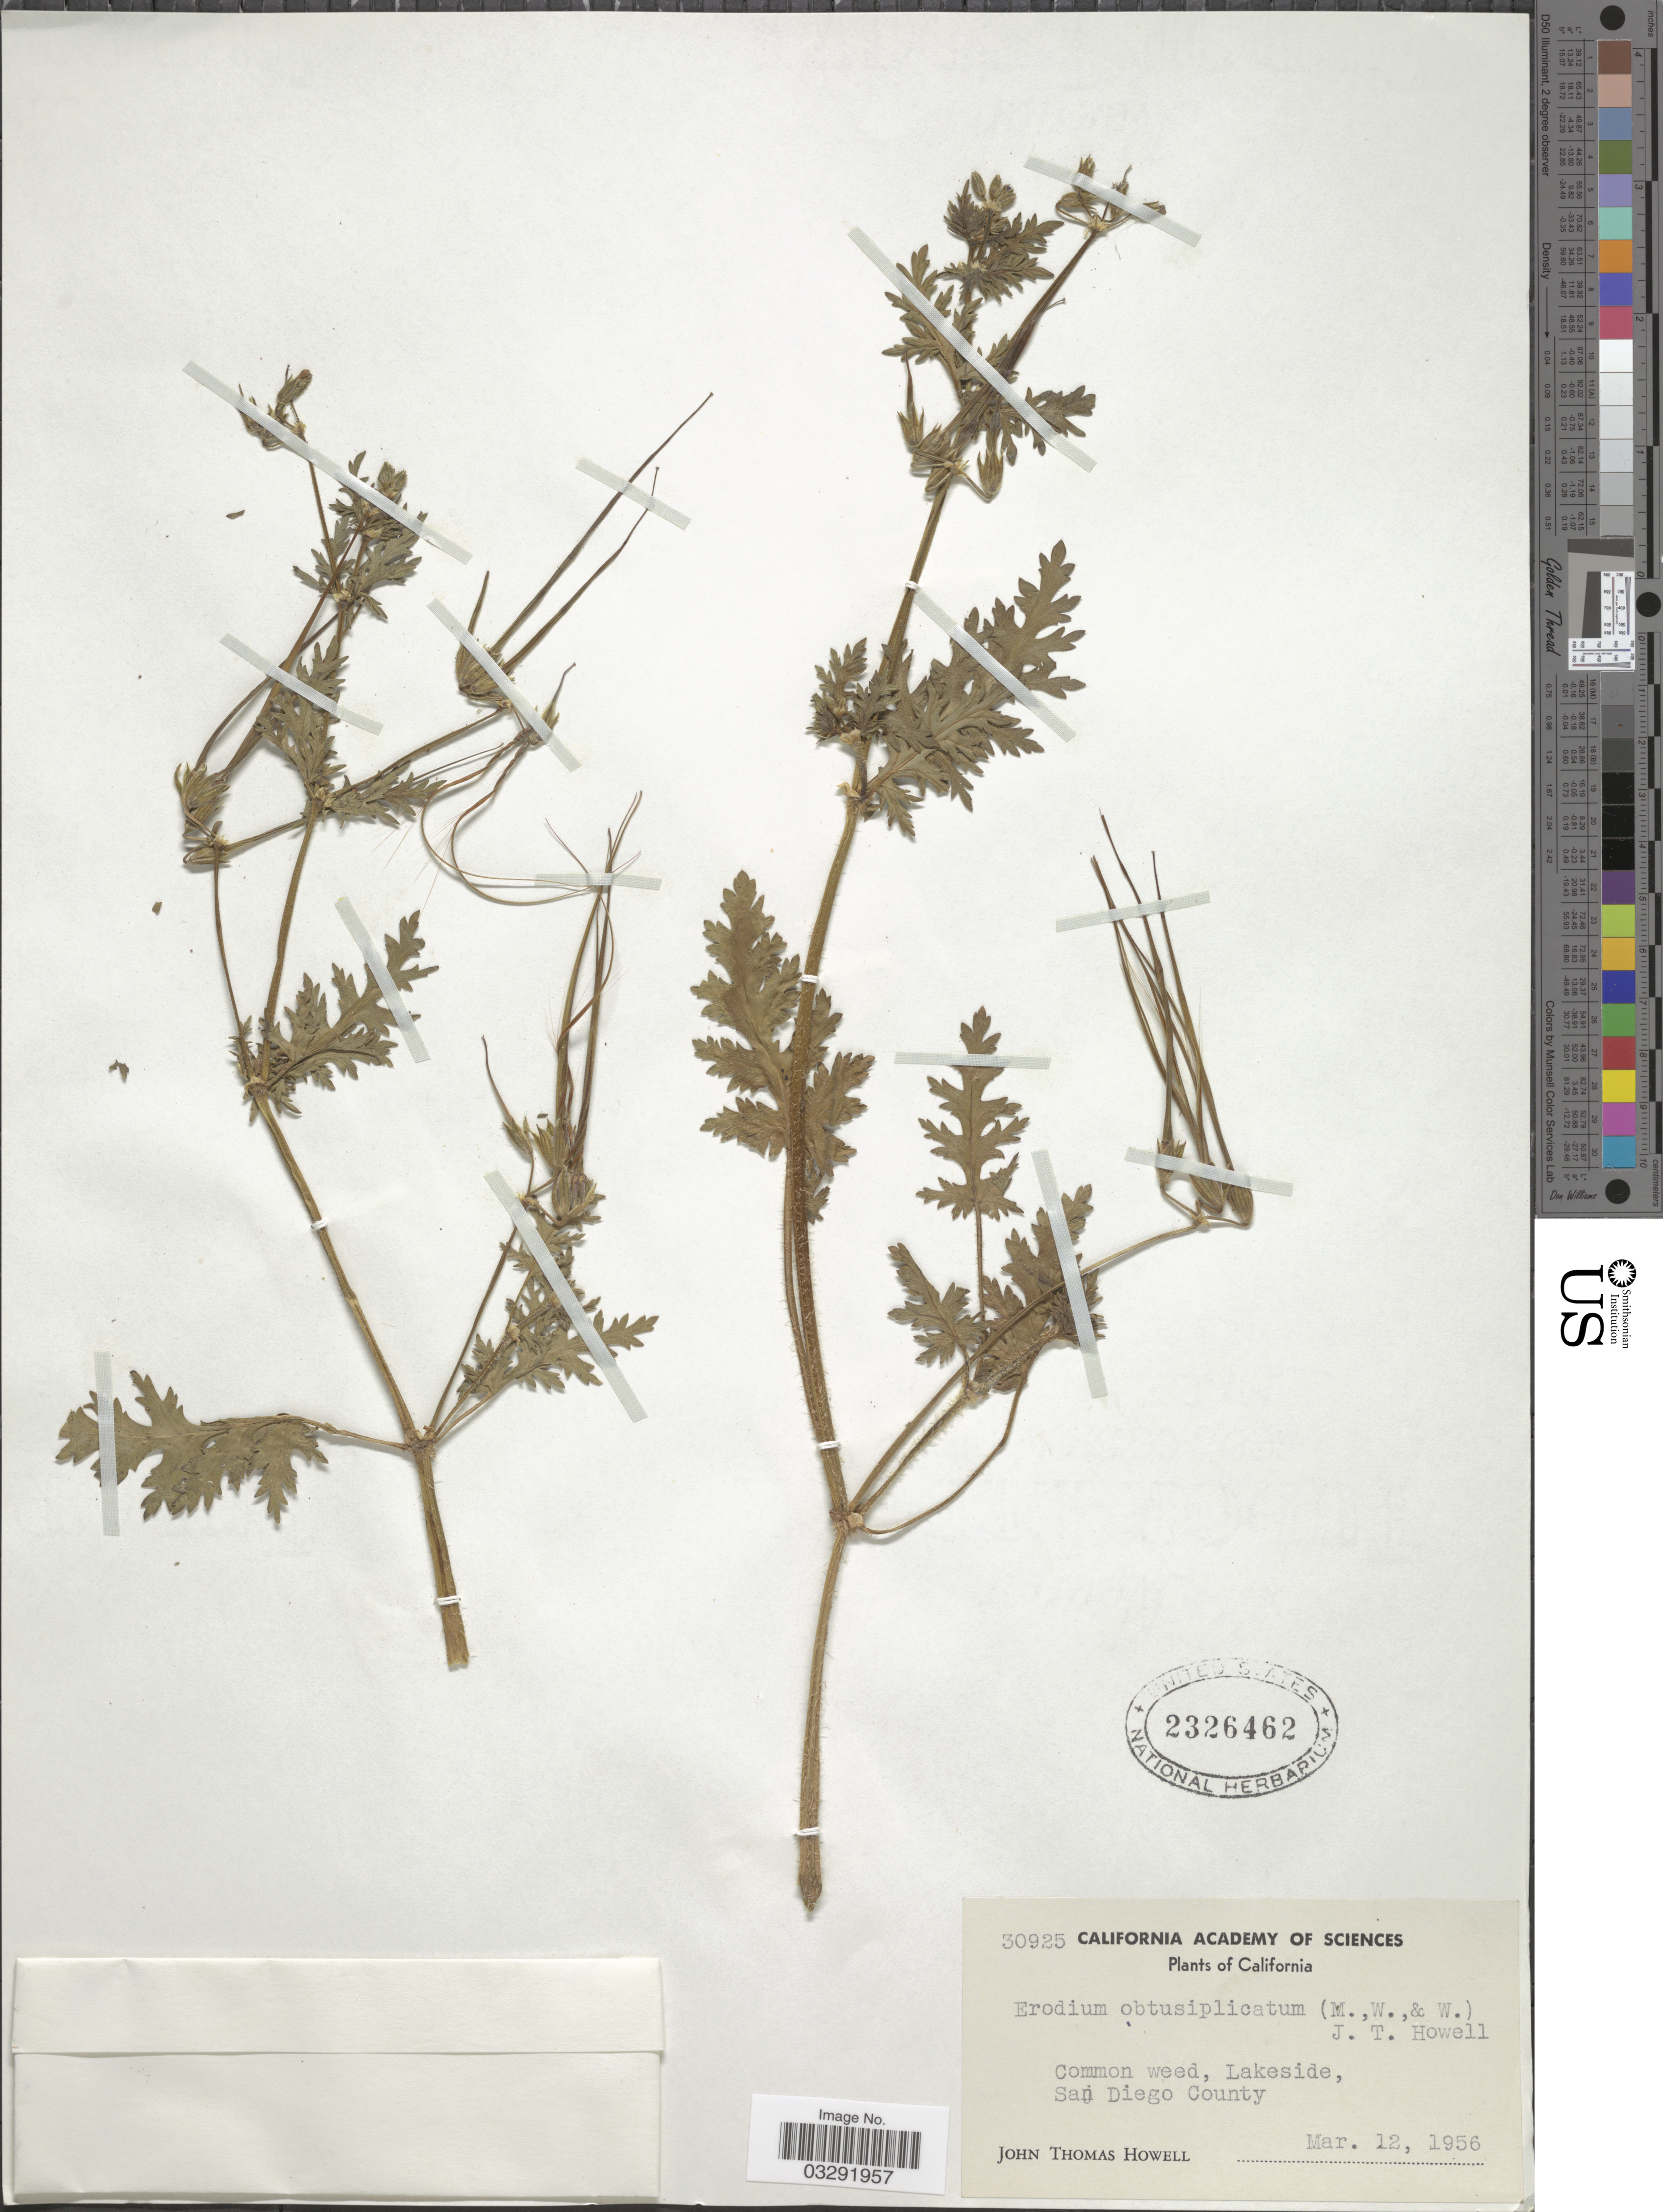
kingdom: Plantae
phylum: Tracheophyta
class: Magnoliopsida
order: Geraniales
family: Geraniaceae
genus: Erodium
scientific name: Erodium obtusiplicatum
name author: (Maire et al.) J.T. Howell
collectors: J. T. Howell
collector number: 30925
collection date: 1956-03-12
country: United States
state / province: California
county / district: San Diego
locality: Lakeside, San Diego County,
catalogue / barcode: US 2326462